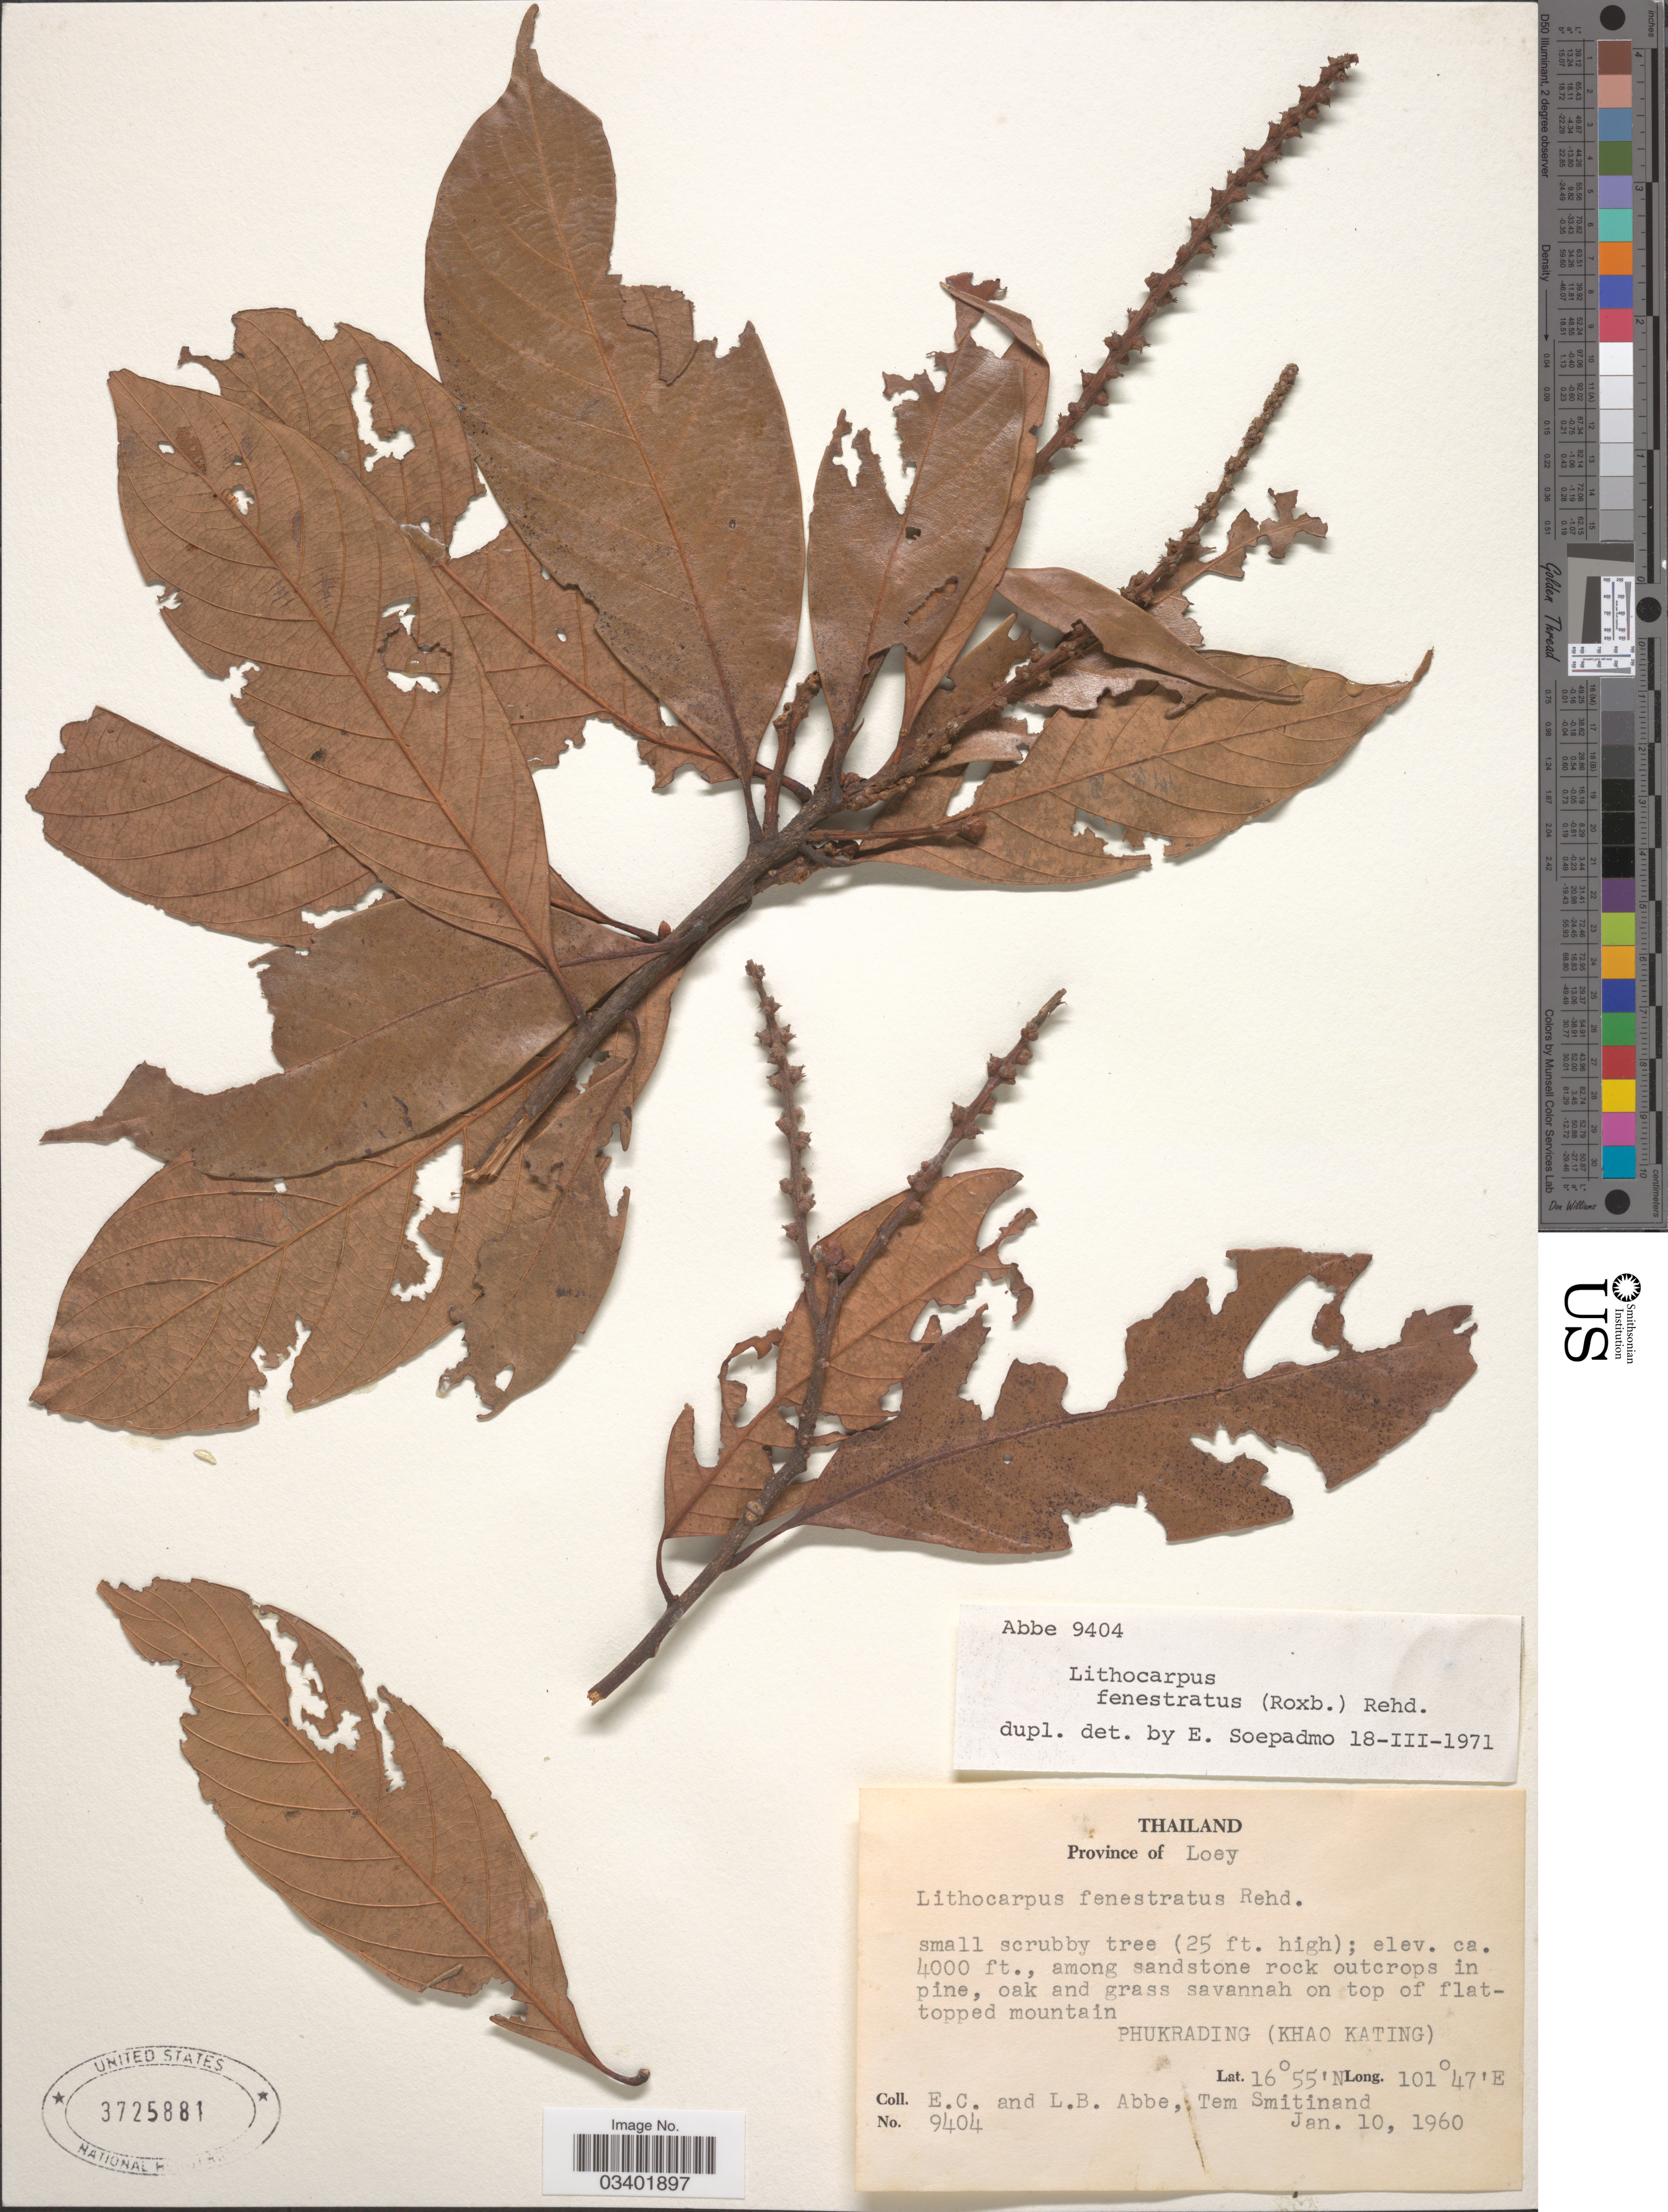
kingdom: Plantae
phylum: Tracheophyta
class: Magnoliopsida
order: Fagales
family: Fagaceae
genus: Lithocarpus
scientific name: Lithocarpus fenestratus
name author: (Roxb.) Rehder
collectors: E. C. Abbe, L. B. Abbe & T. Smitinand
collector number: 9404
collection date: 1960-01-10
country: Thailand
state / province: Loei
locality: Province of Loey. Phukrading (Khao Kating).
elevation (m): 1219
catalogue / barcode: US 3725881